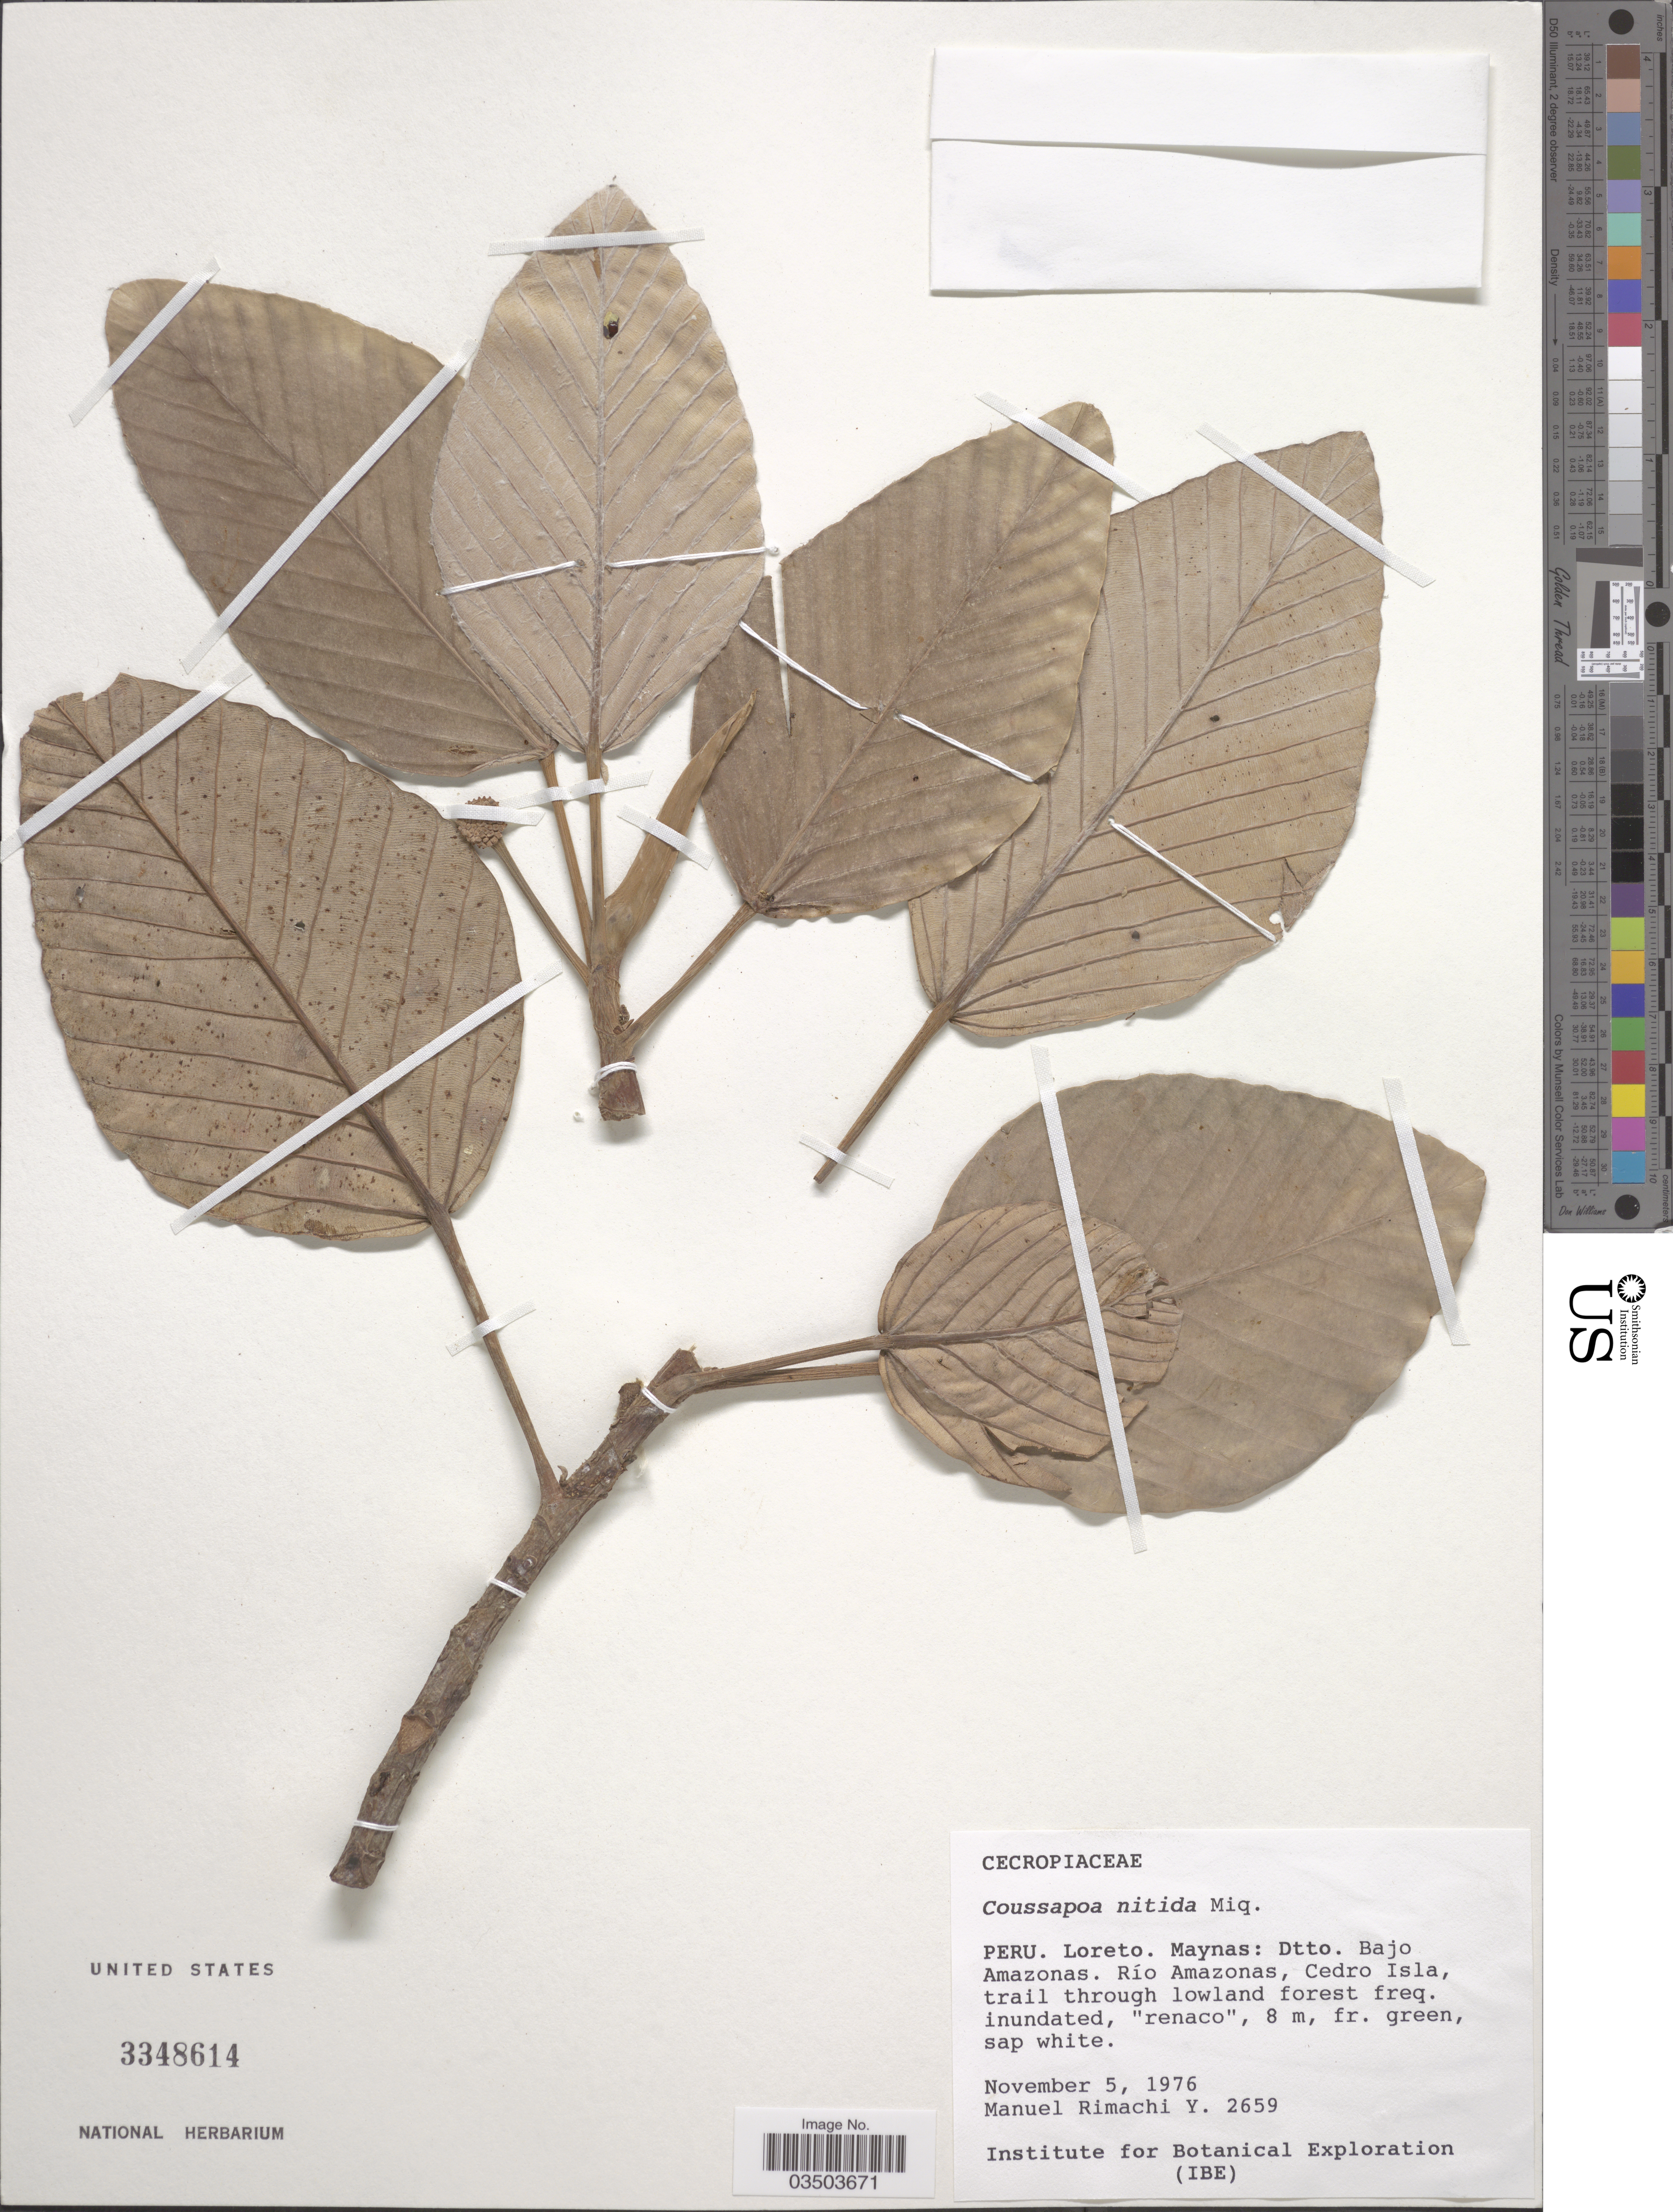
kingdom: Plantae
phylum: Tracheophyta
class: Magnoliopsida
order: Rosales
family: Urticaceae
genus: Coussapoa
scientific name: Coussapoa nitida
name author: Miq.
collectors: M. Rimachi Y.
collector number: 2659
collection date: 1976-11-05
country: Peru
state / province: Loreto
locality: Maynas: Dtto. Bajo Amazonas. Río Amazonas, Cedro Isla, trail through lowland forest.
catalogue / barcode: US 3348614